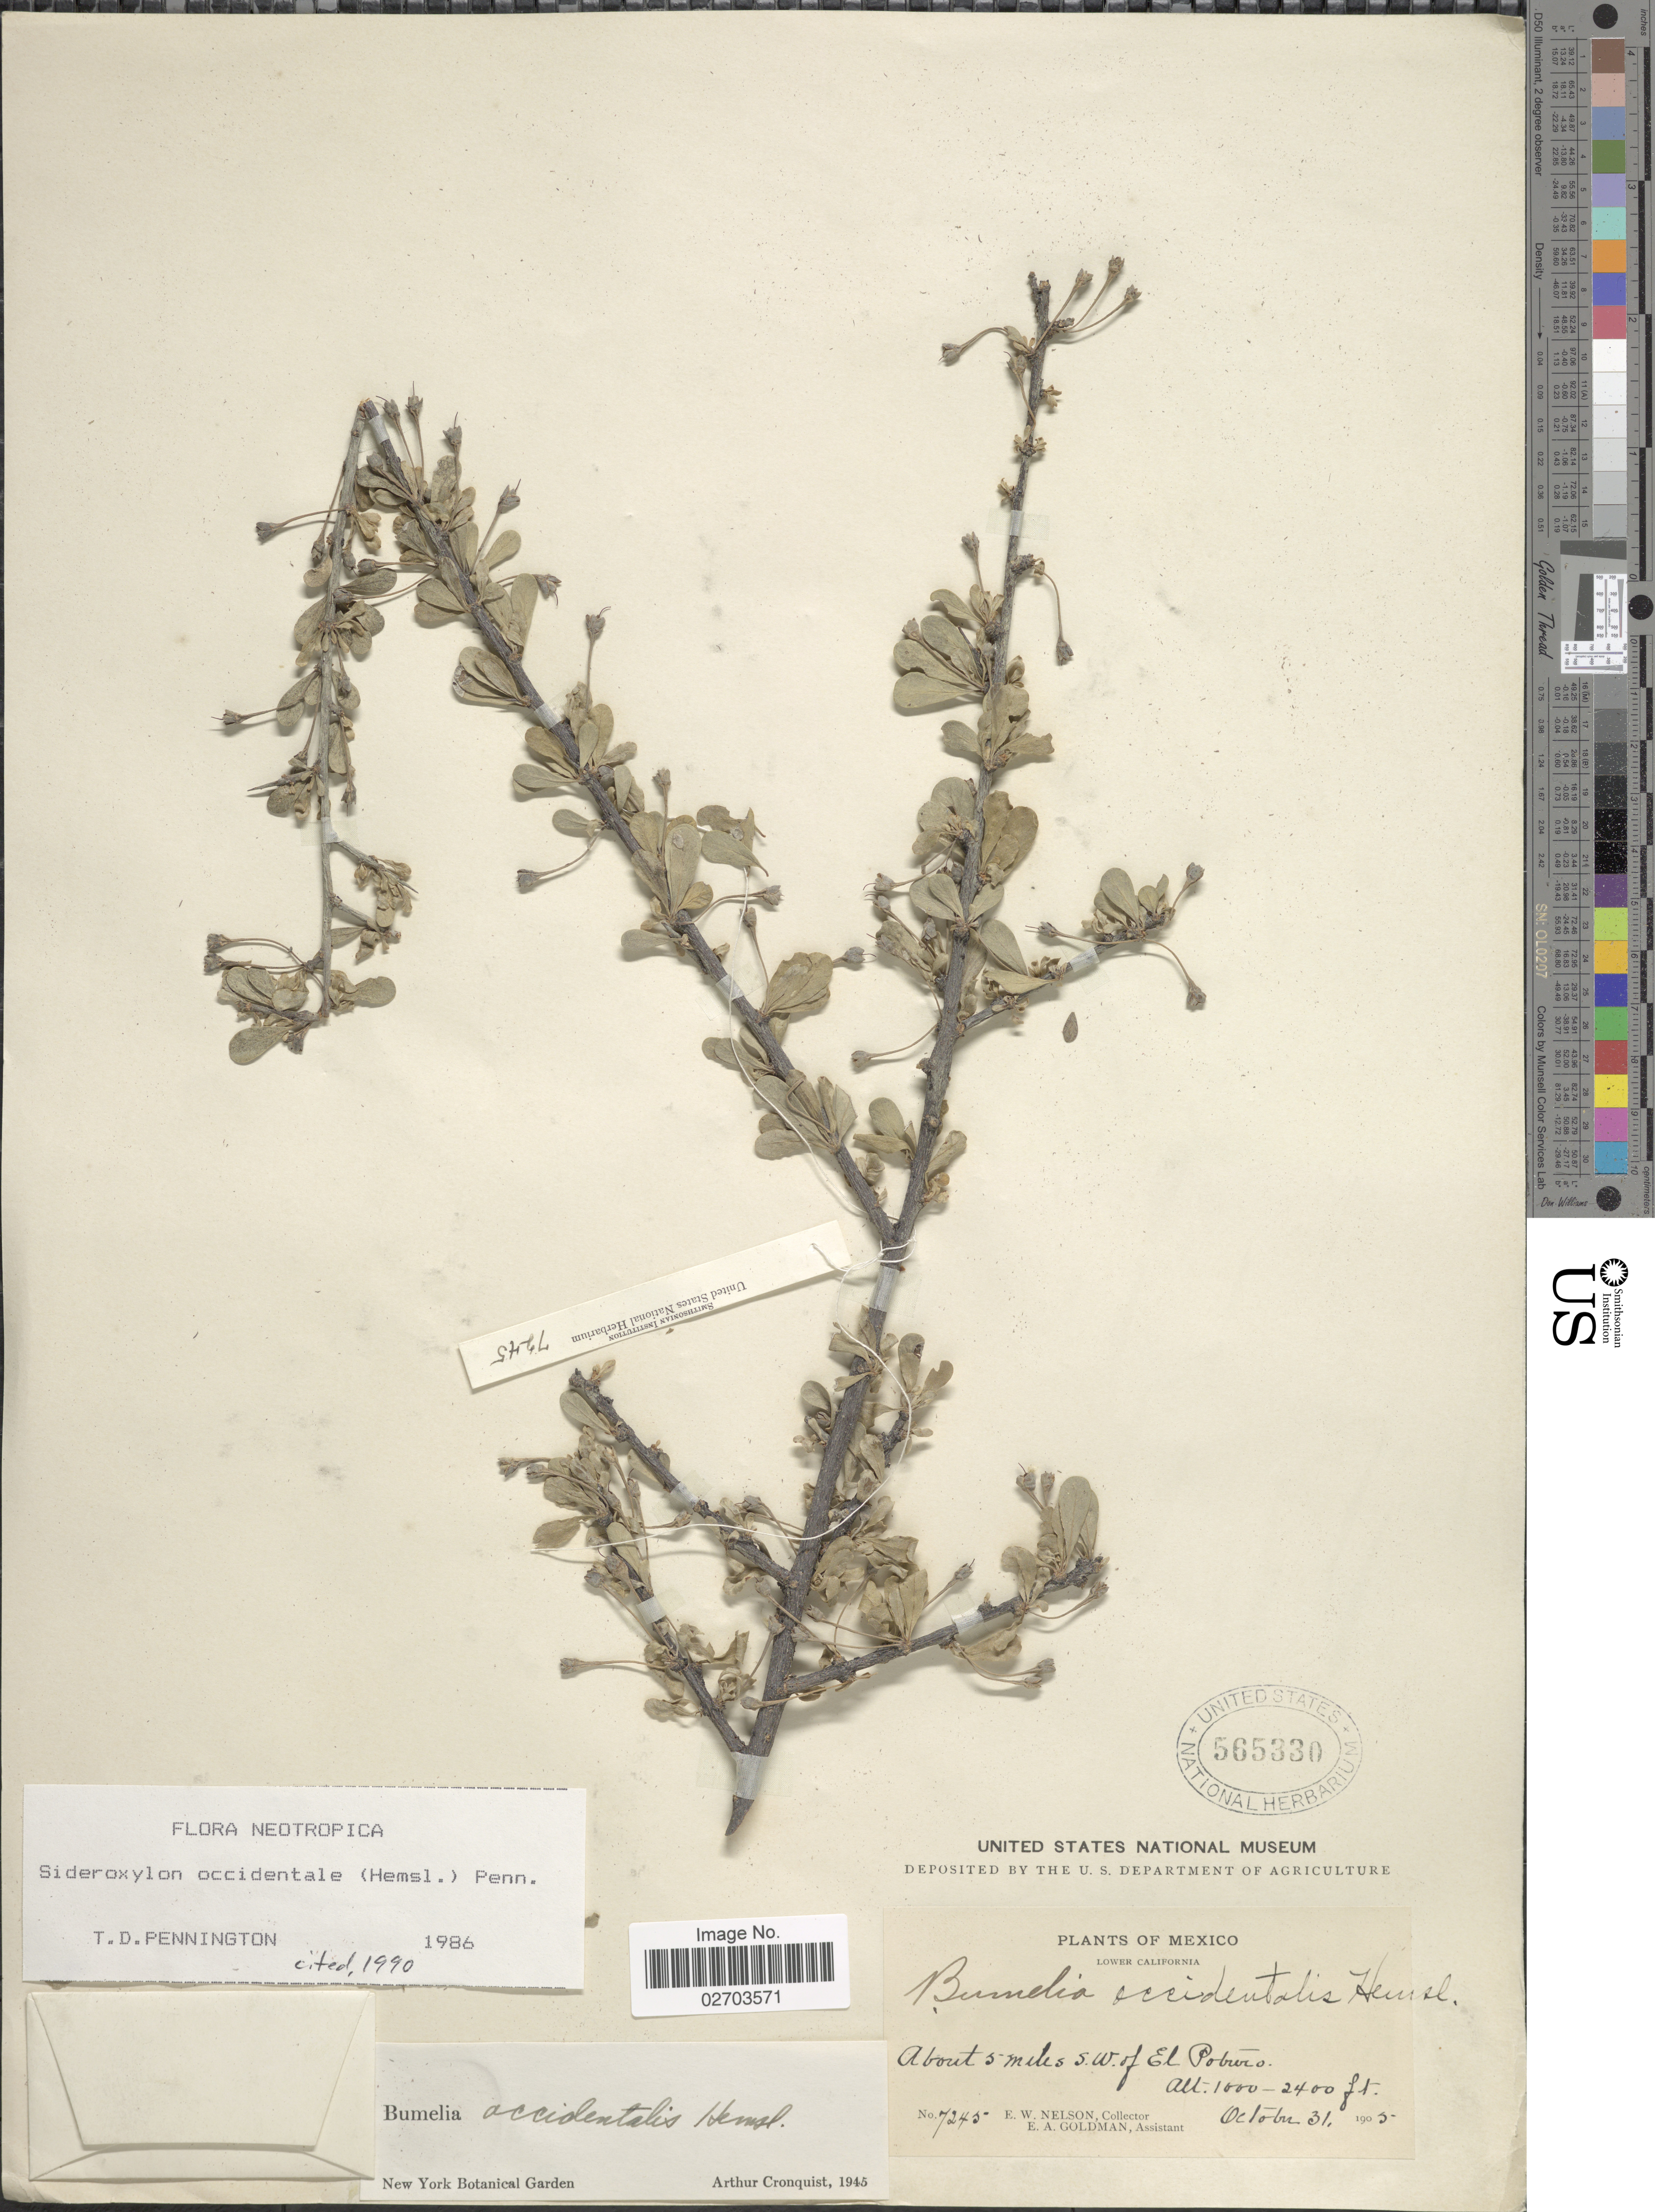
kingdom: Plantae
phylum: Tracheophyta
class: Magnoliopsida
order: Ericales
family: Sapotaceae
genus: Sideroxylon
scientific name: Sideroxylon occidentale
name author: (Hemsl.) T.D. Penn.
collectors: E. W. Nelson & E. A. Goldman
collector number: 7245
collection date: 1905-10-31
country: Mexico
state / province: Baja California Sur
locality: Lower California, about 5 miles S.W. of El Potrero.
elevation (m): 305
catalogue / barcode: US 565330